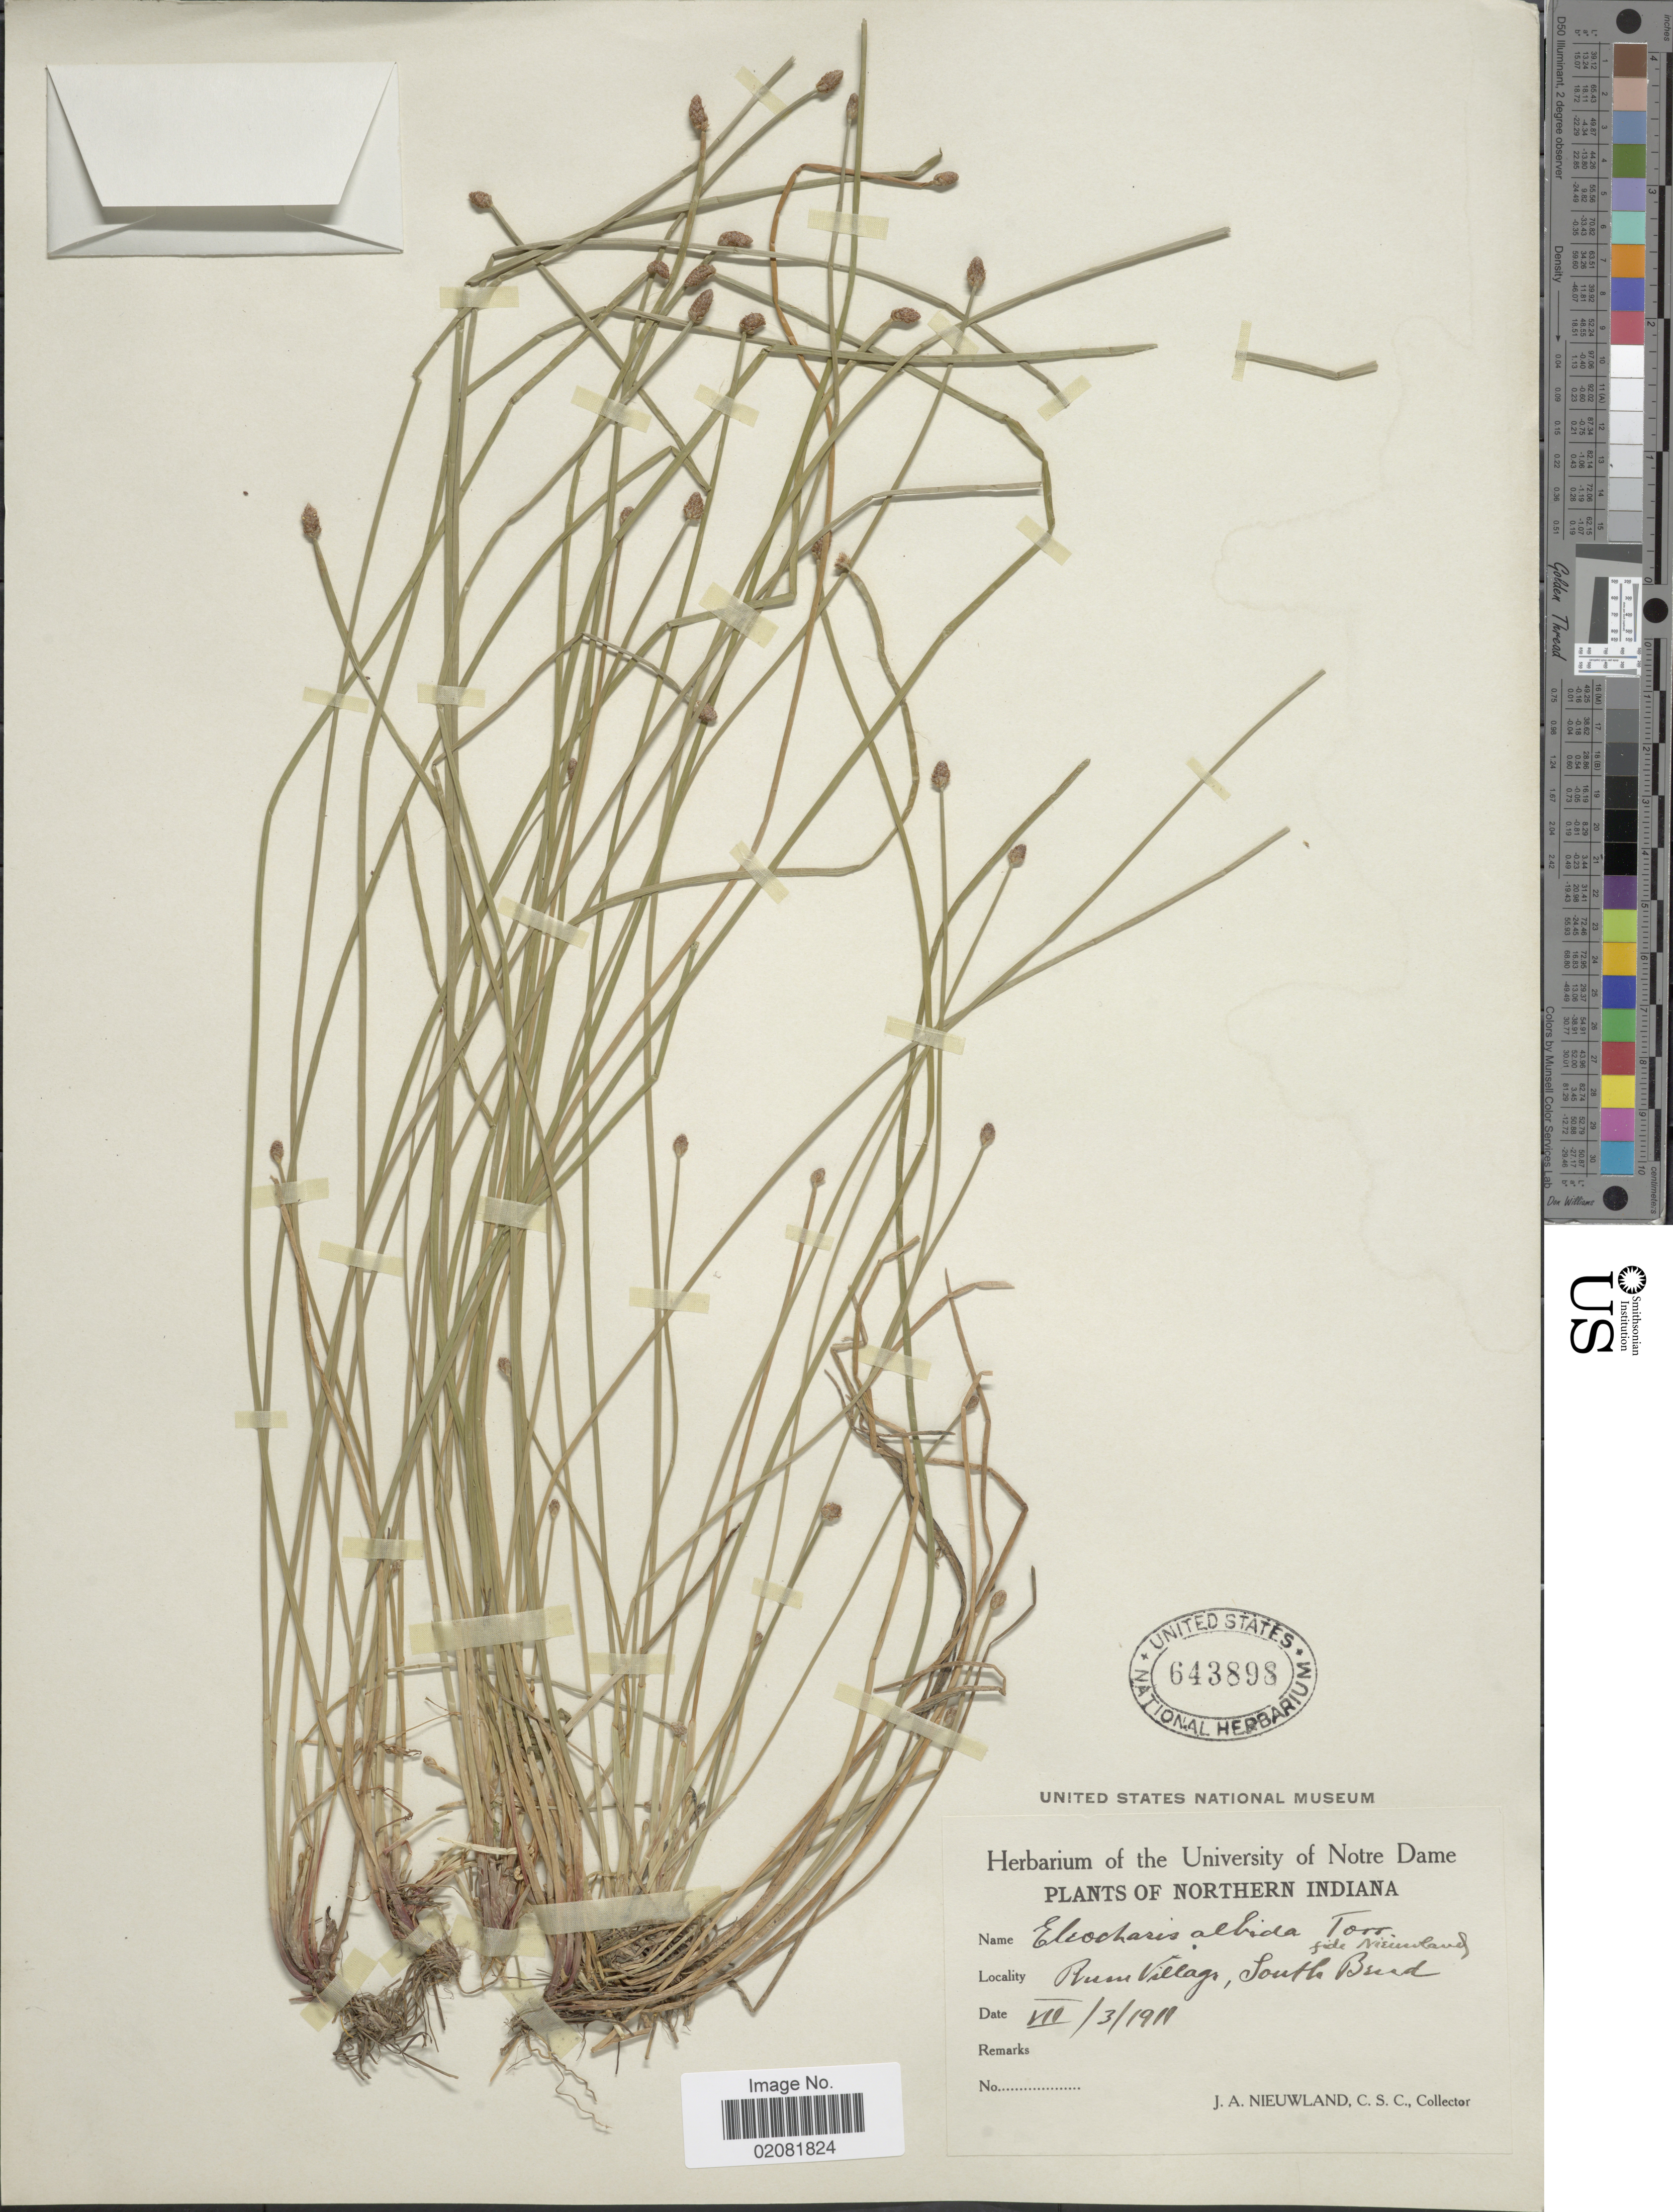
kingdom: Plantae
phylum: Tracheophyta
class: Liliopsida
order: Poales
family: Cyperaceae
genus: Eleocharis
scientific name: Eleocharis albida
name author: Torr.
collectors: J. A. Nieuwland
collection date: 1911-07-03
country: United States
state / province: Indiana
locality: Northern Indiana, Rum village, South Bend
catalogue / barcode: US 643898